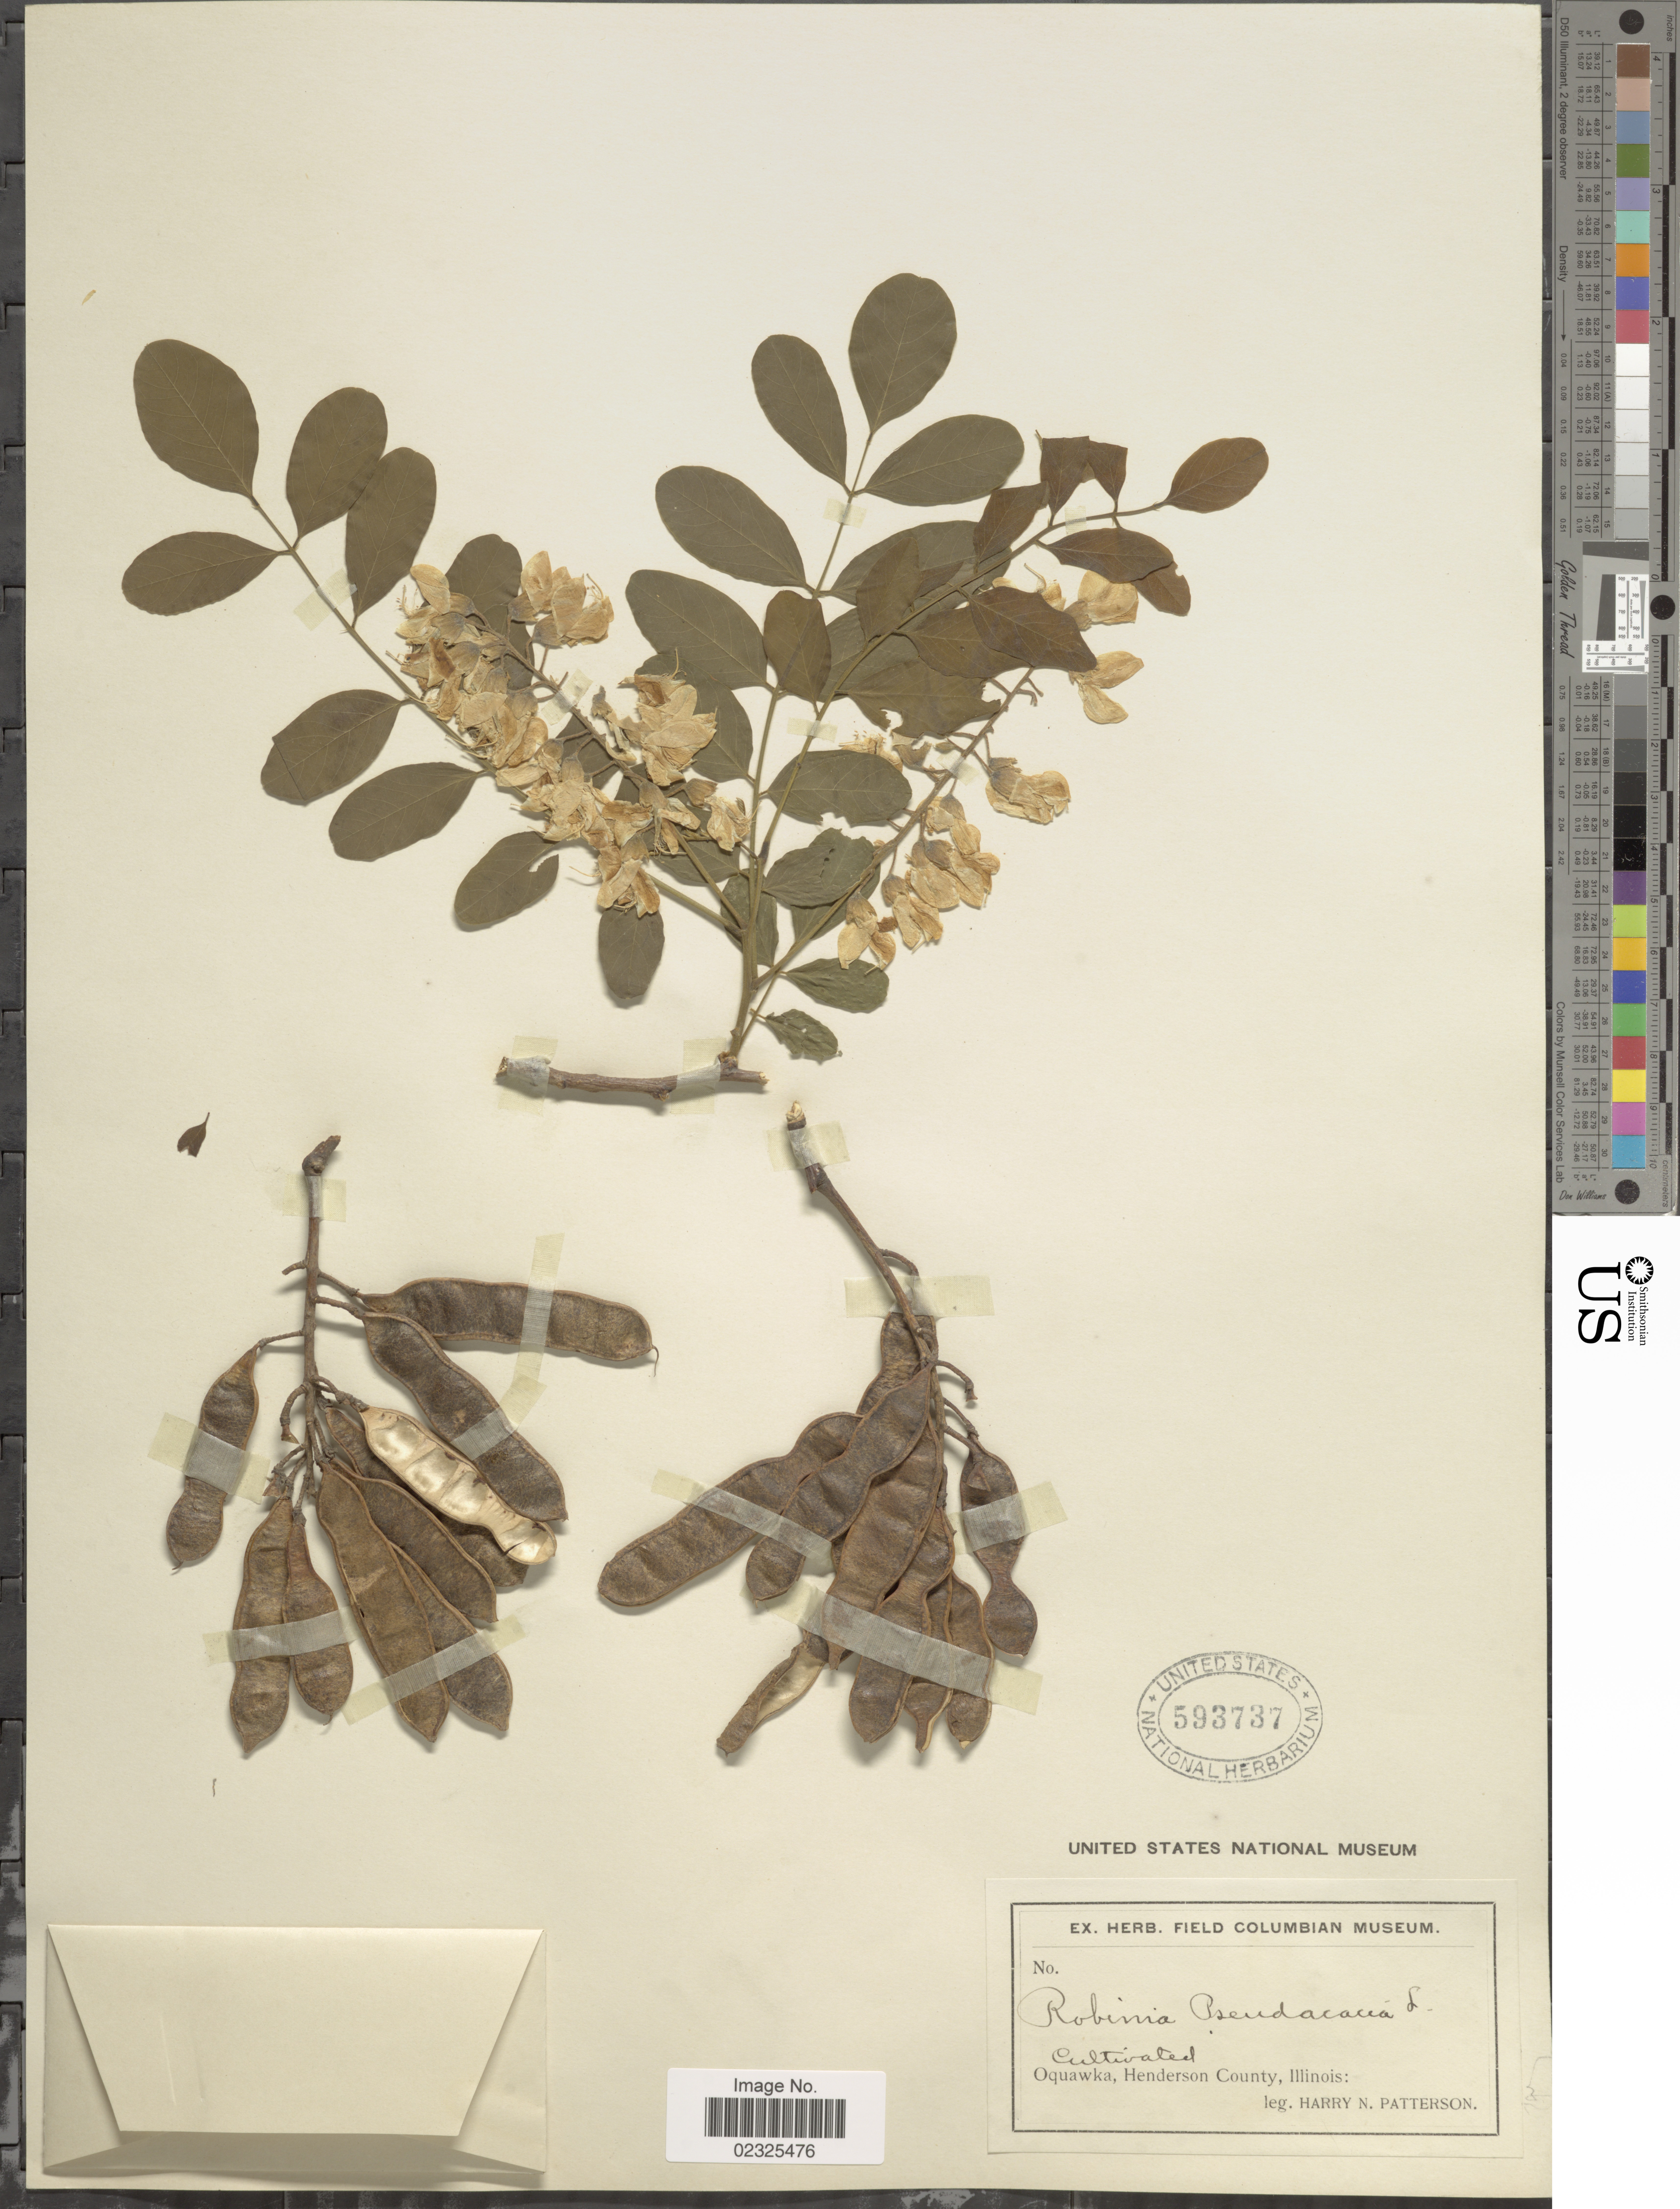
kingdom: Plantae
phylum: Tracheophyta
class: Magnoliopsida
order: Fabales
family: Fabaceae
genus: Robinia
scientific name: Robinia pseudoacacia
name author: L.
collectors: H. N. Patterson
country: United States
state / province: Illinois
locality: Oquawka, Henderson County , Cultivated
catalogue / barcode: US 593737